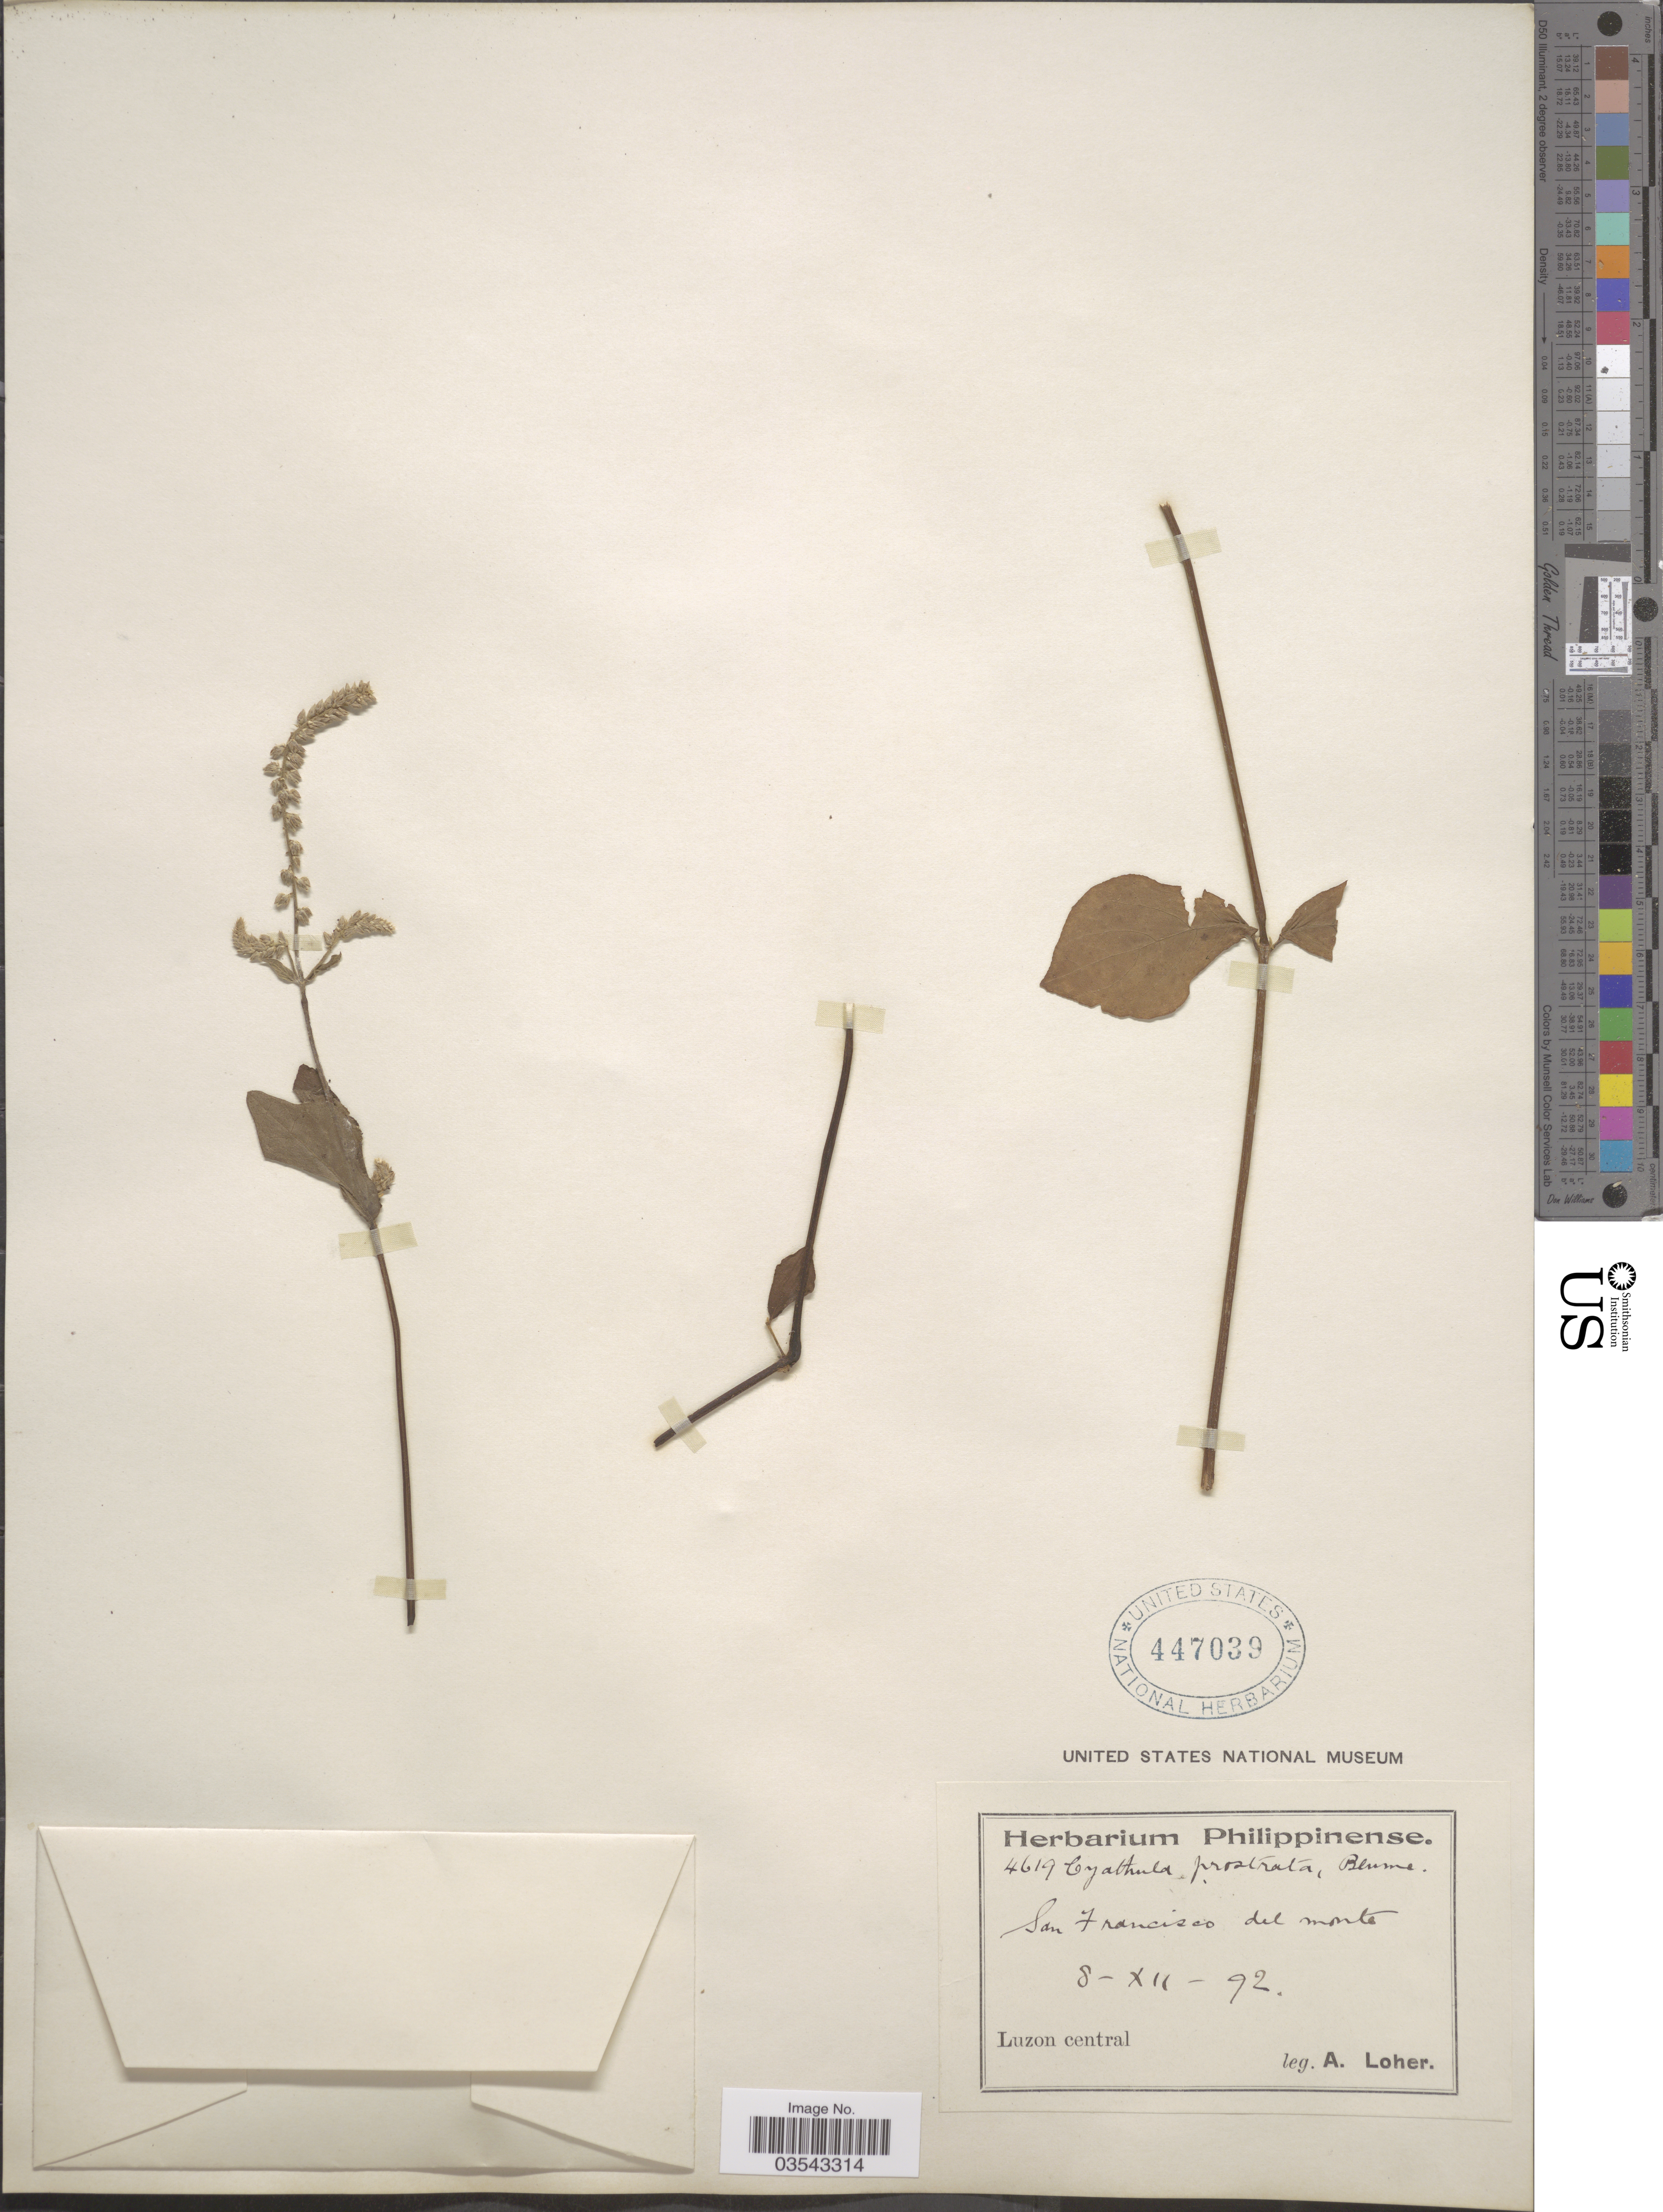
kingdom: Plantae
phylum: Tracheophyta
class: Magnoliopsida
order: Caryophyllales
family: Amaranthaceae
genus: Cyathula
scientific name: Cyathula prostrata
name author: (L.) Blume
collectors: A. Loher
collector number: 4619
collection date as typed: Transcribed d/m/y: 8/12/92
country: Philippines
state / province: Central Luzon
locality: San Francisco del monte.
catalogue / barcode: US 447039